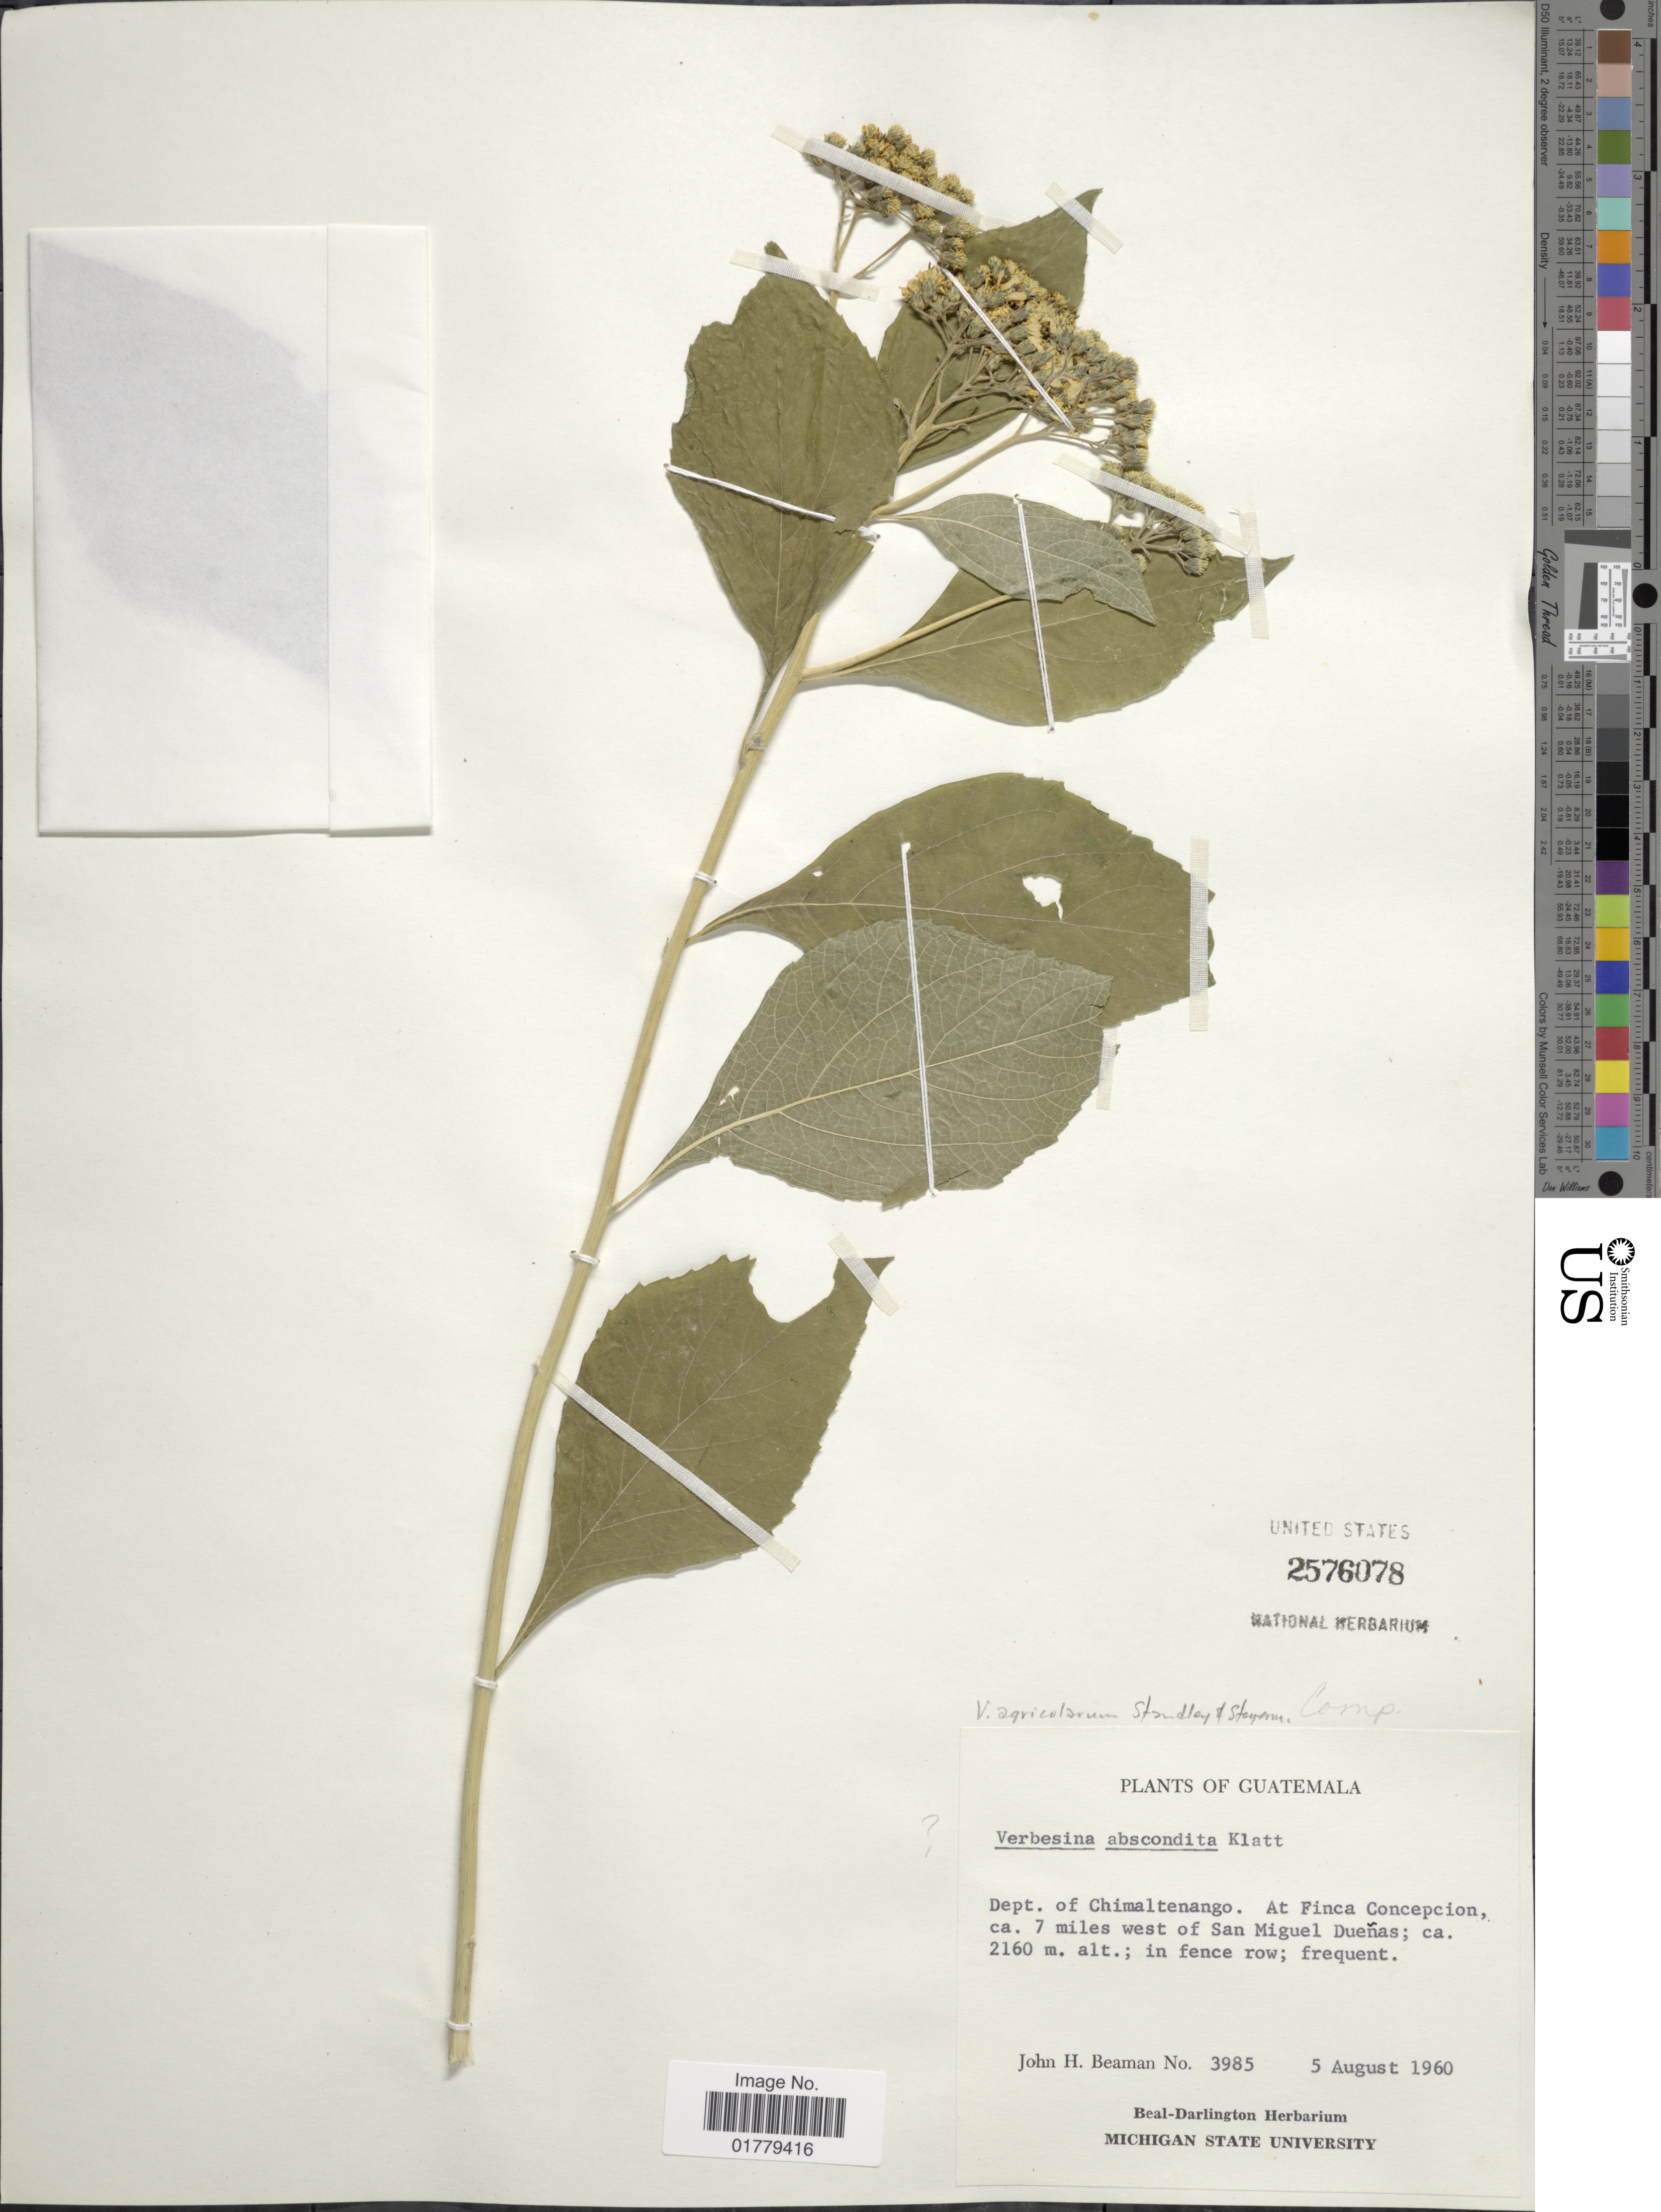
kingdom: Plantae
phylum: Tracheophyta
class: Magnoliopsida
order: Asterales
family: Asteraceae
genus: Verbesina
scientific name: Verbesina agricolarum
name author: Standl. & Steyerm.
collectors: J. H. Beaman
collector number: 3985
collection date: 1960-08-05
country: Guatemala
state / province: Chimaltenango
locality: Dept. of Chimaltenango. At Finca Concepcion, ca. 7 miles west of San Miguel Dueñas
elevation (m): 2160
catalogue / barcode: US 2576078